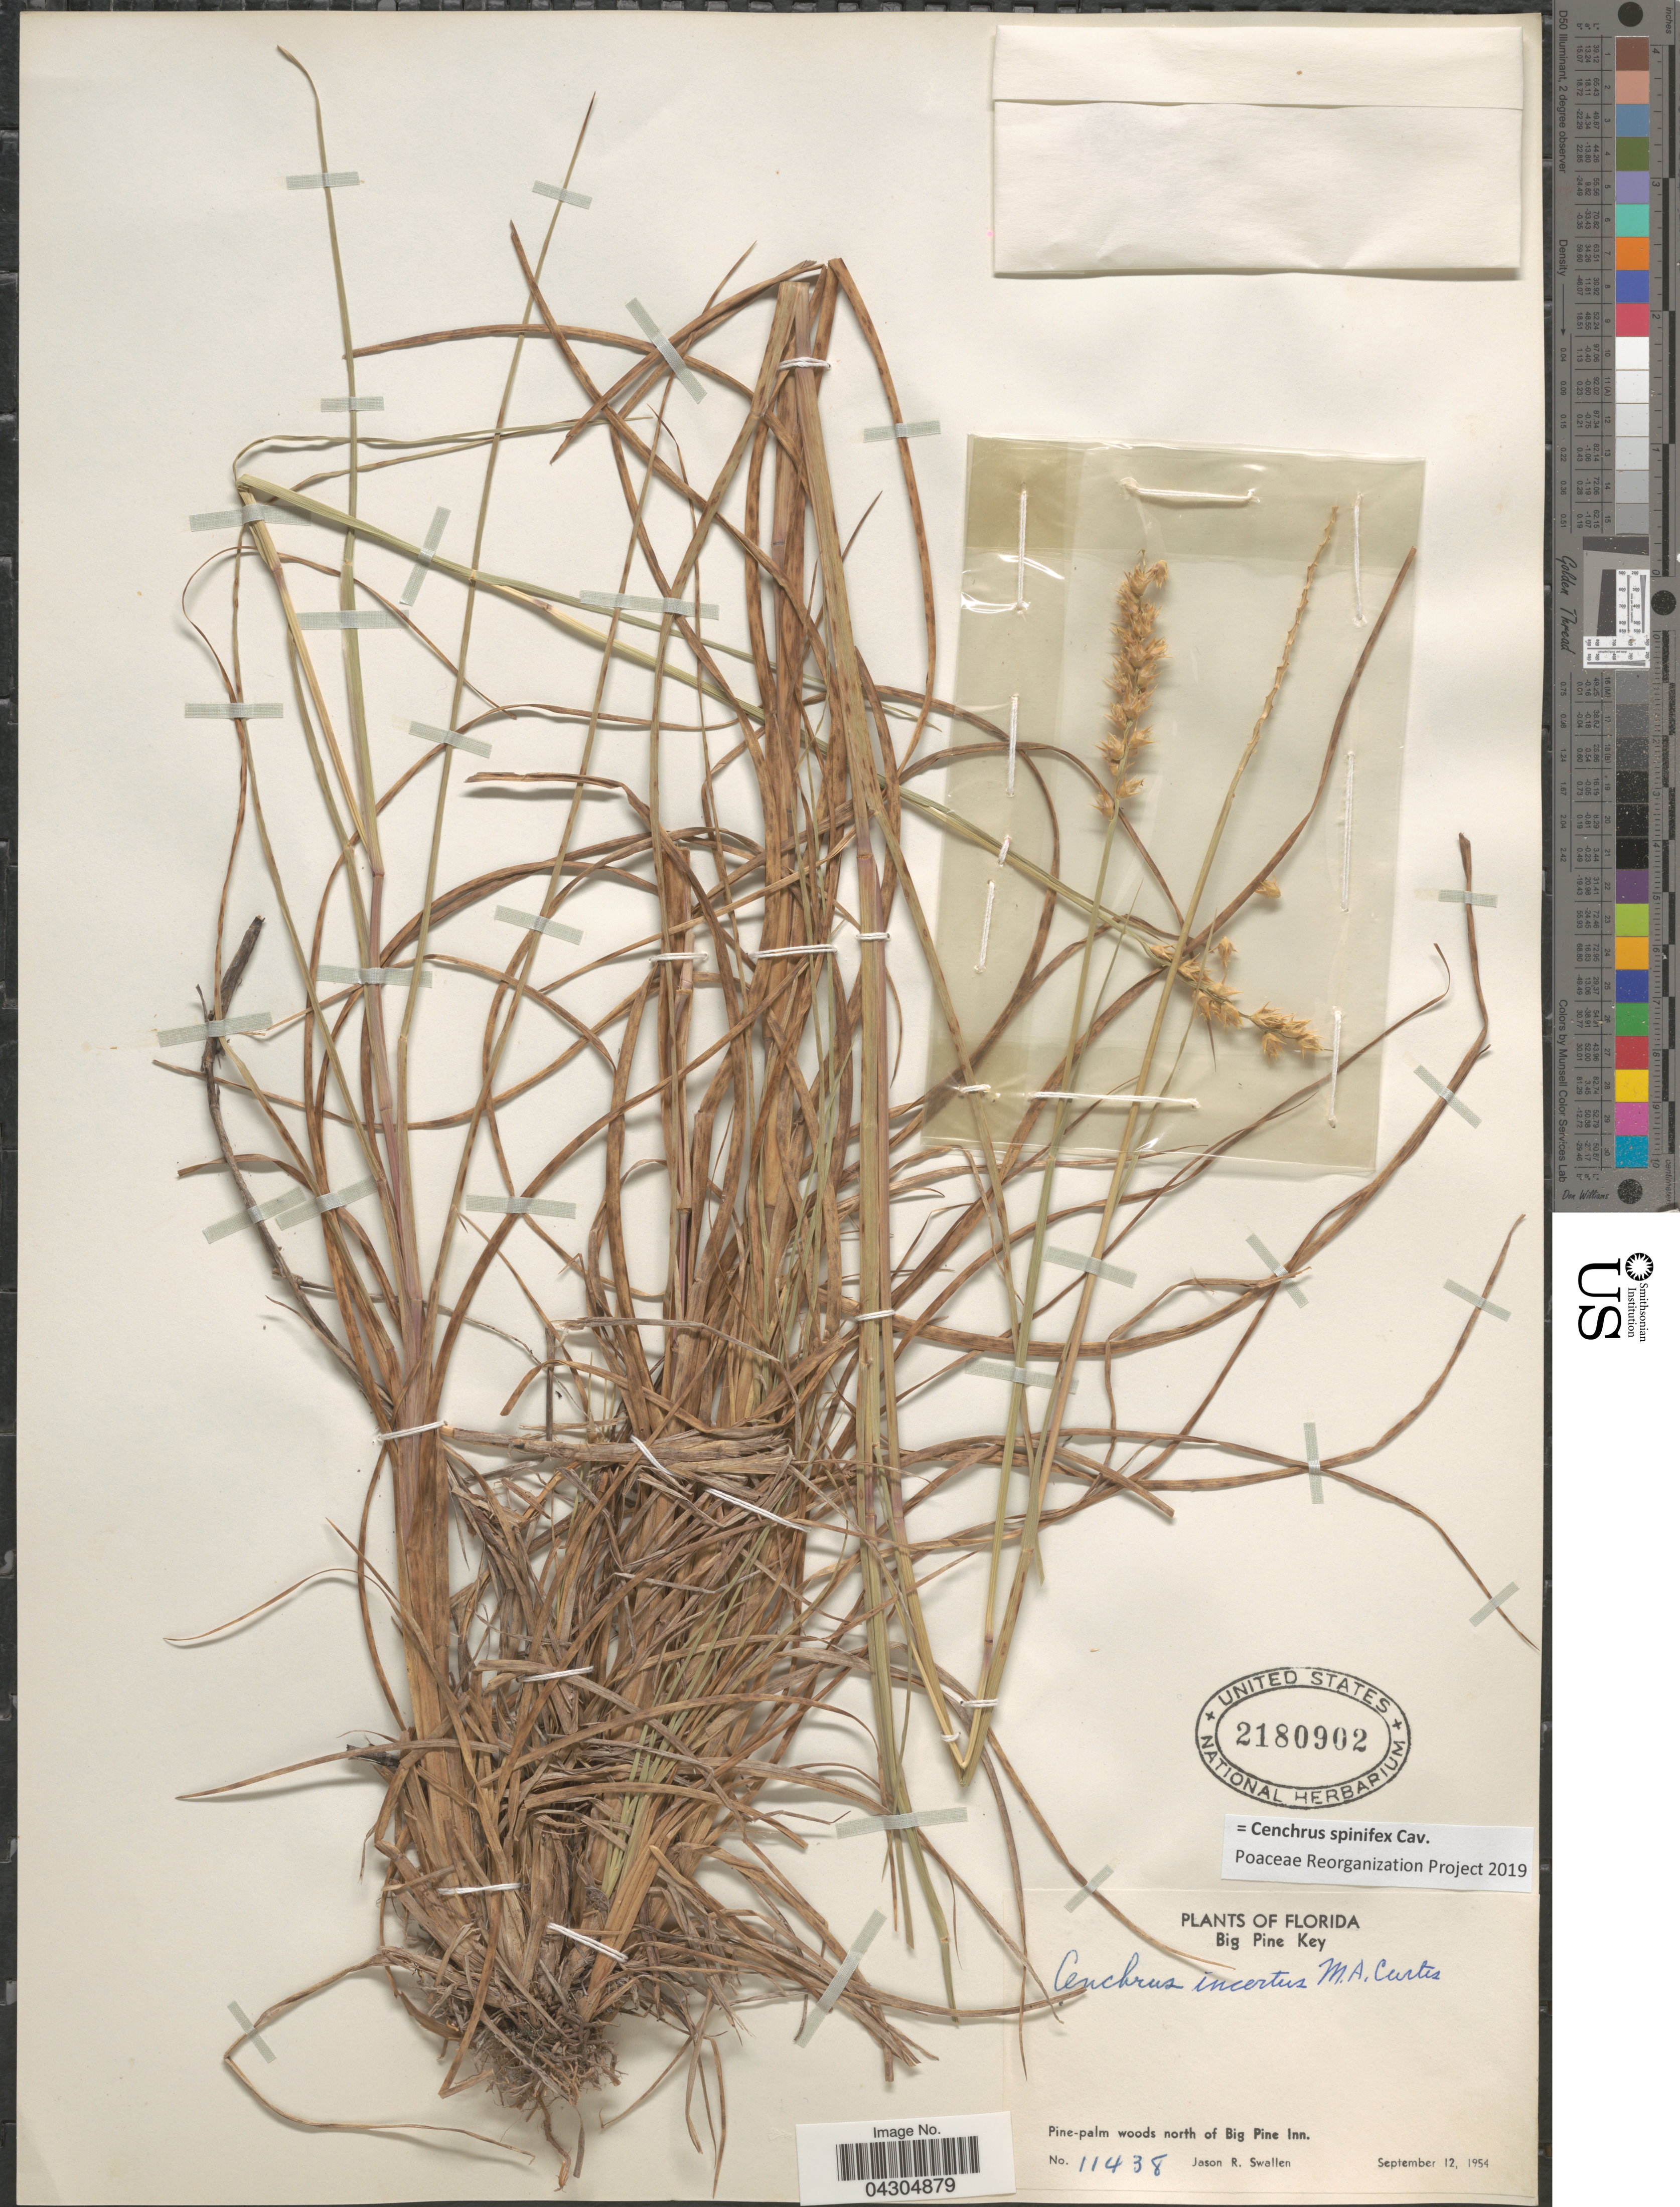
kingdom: Plantae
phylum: Tracheophyta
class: Liliopsida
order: Poales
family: Poaceae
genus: Cenchrus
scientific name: Cenchrus spinifex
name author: Cav.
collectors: J. R. Swallen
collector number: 11438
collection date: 1954-09-12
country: United States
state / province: Florida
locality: Big Pine Key. Pine-palm woods north of Big Pine Inn.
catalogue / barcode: US 2180902